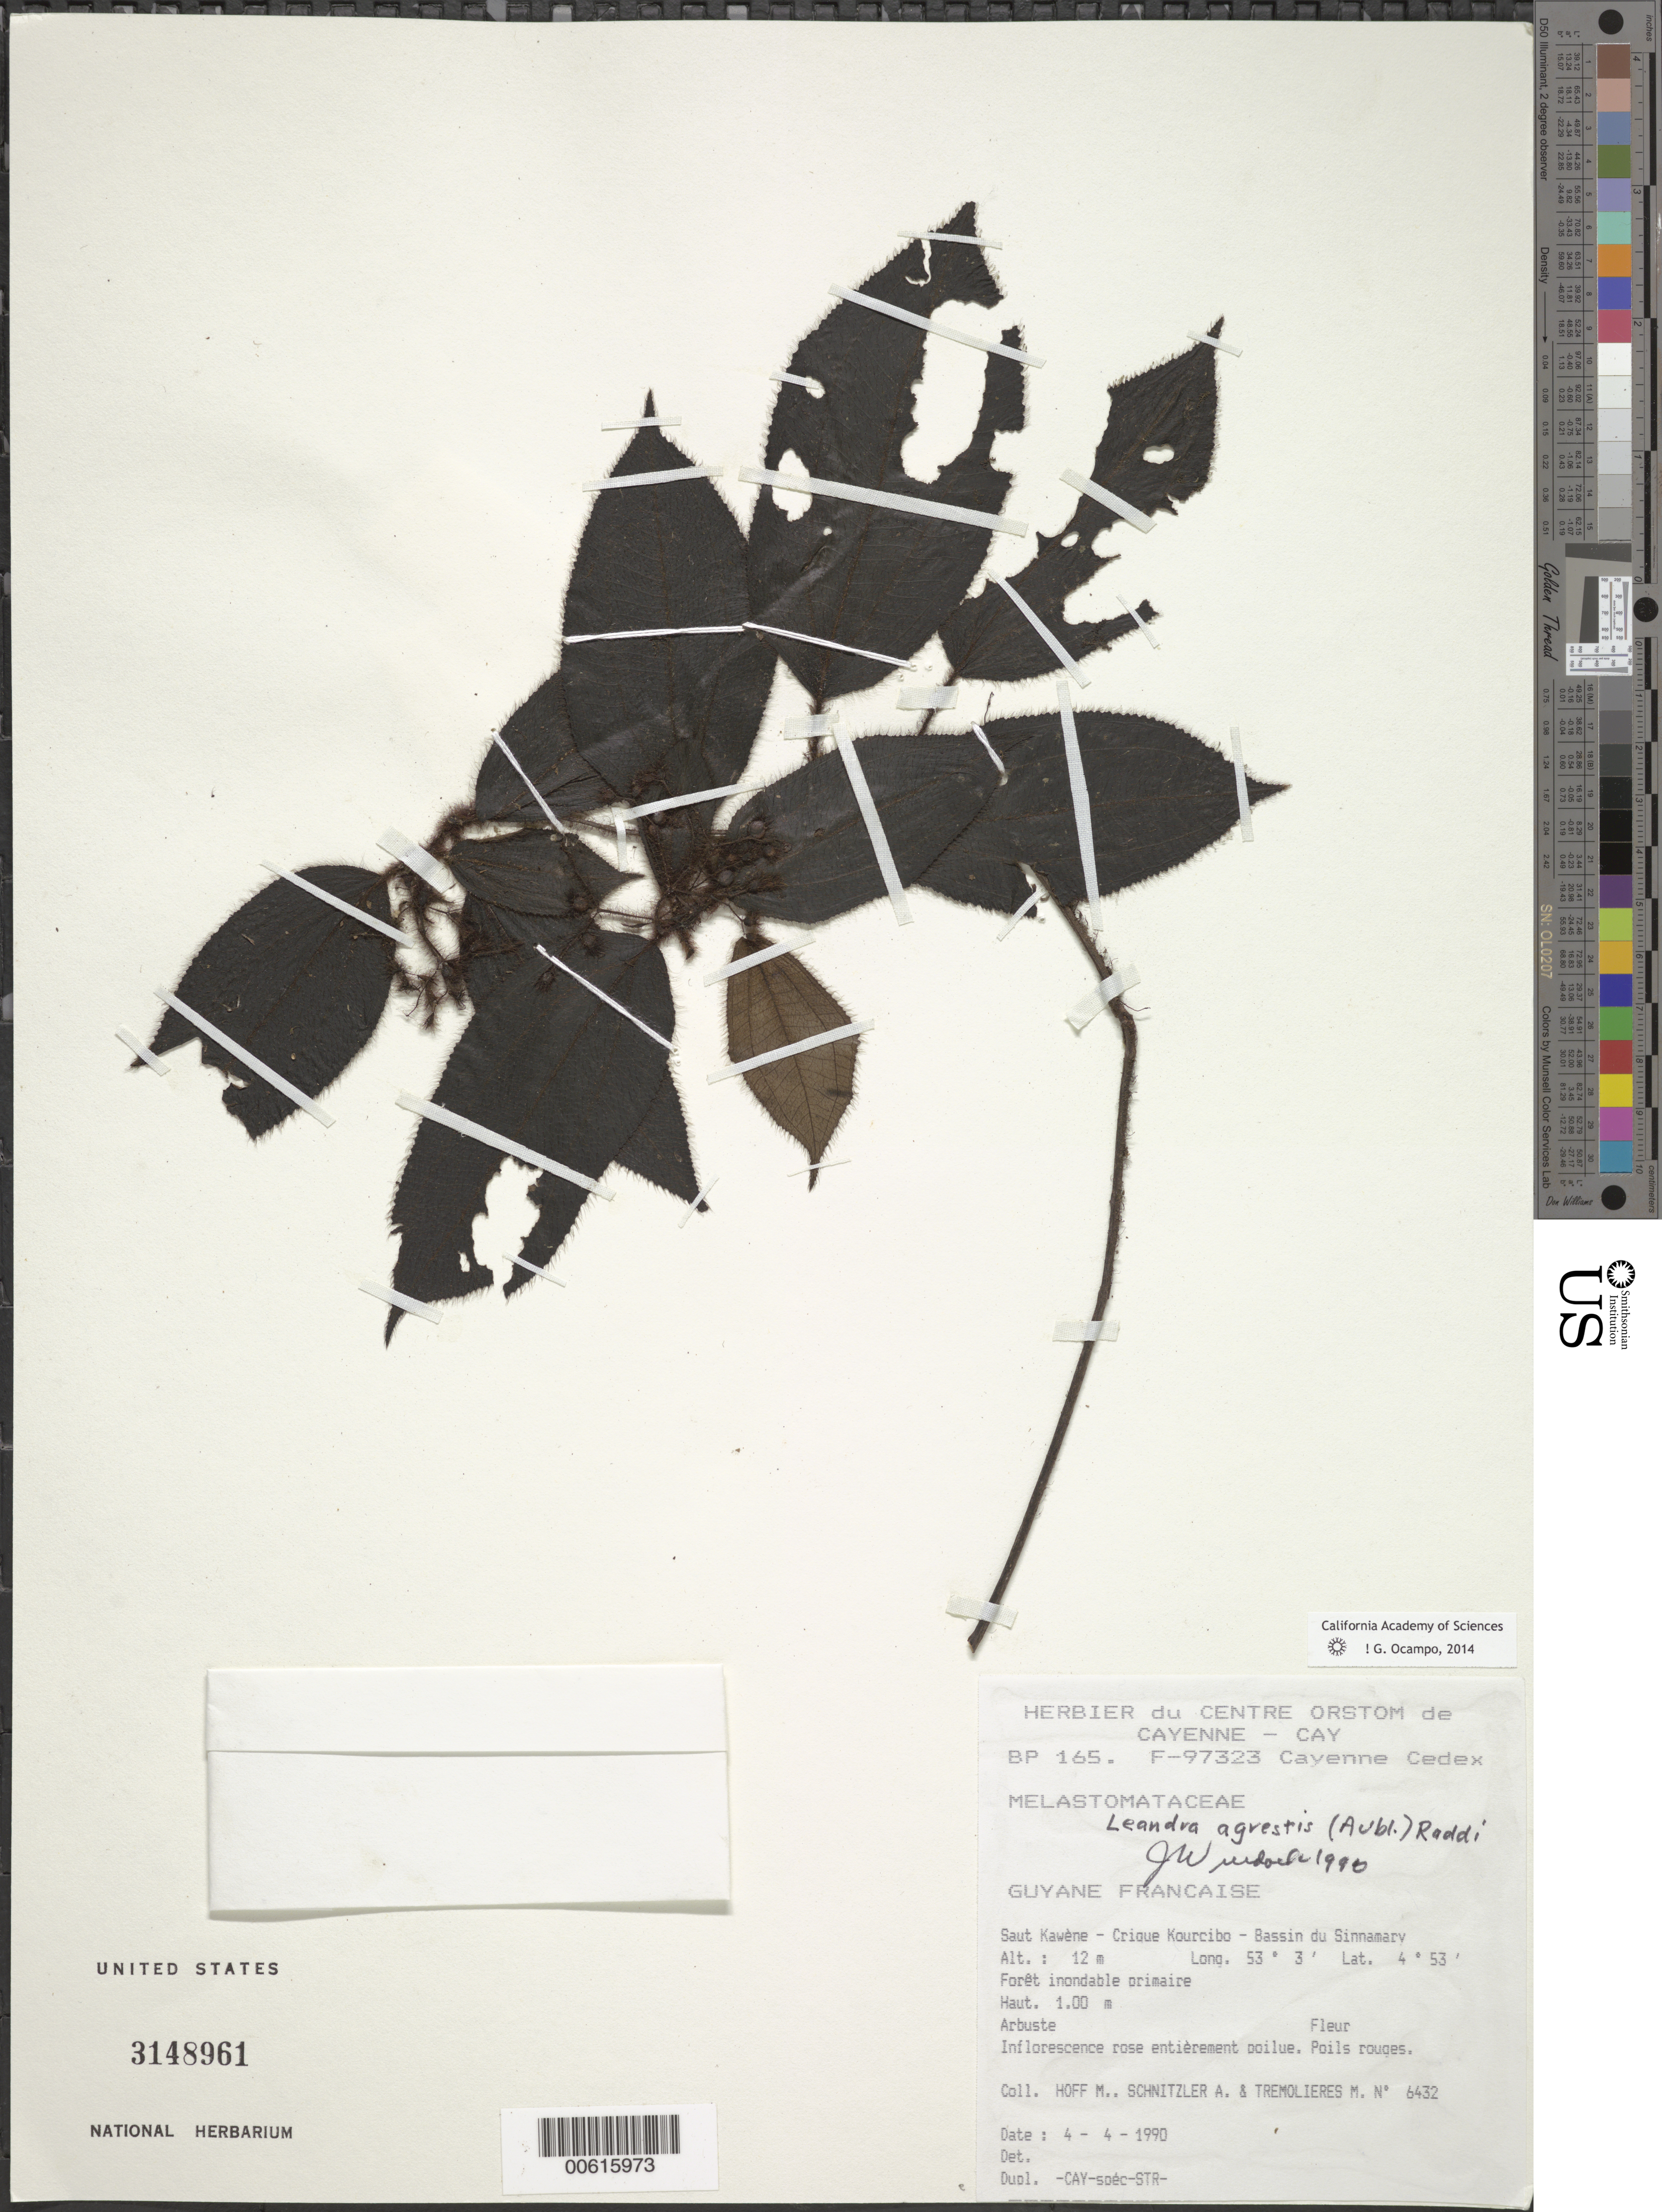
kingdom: Plantae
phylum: Tracheophyta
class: Magnoliopsida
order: Myrtales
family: Melastomataceae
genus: Leandra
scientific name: Leandra agrestis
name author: (Aubl.) Raddi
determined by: Wurdack, John J., (US), US (UNITED STATES)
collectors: M. Hoff, A. Schnitzler & M. Tremolieres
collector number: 6432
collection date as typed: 4-Apr-90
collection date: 1990-04-04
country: French Guiana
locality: Saut Kawène, Crique Kourcibo, Bassin du Sinnamary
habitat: Foret inondable orimaire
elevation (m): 12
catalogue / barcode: US 3148961